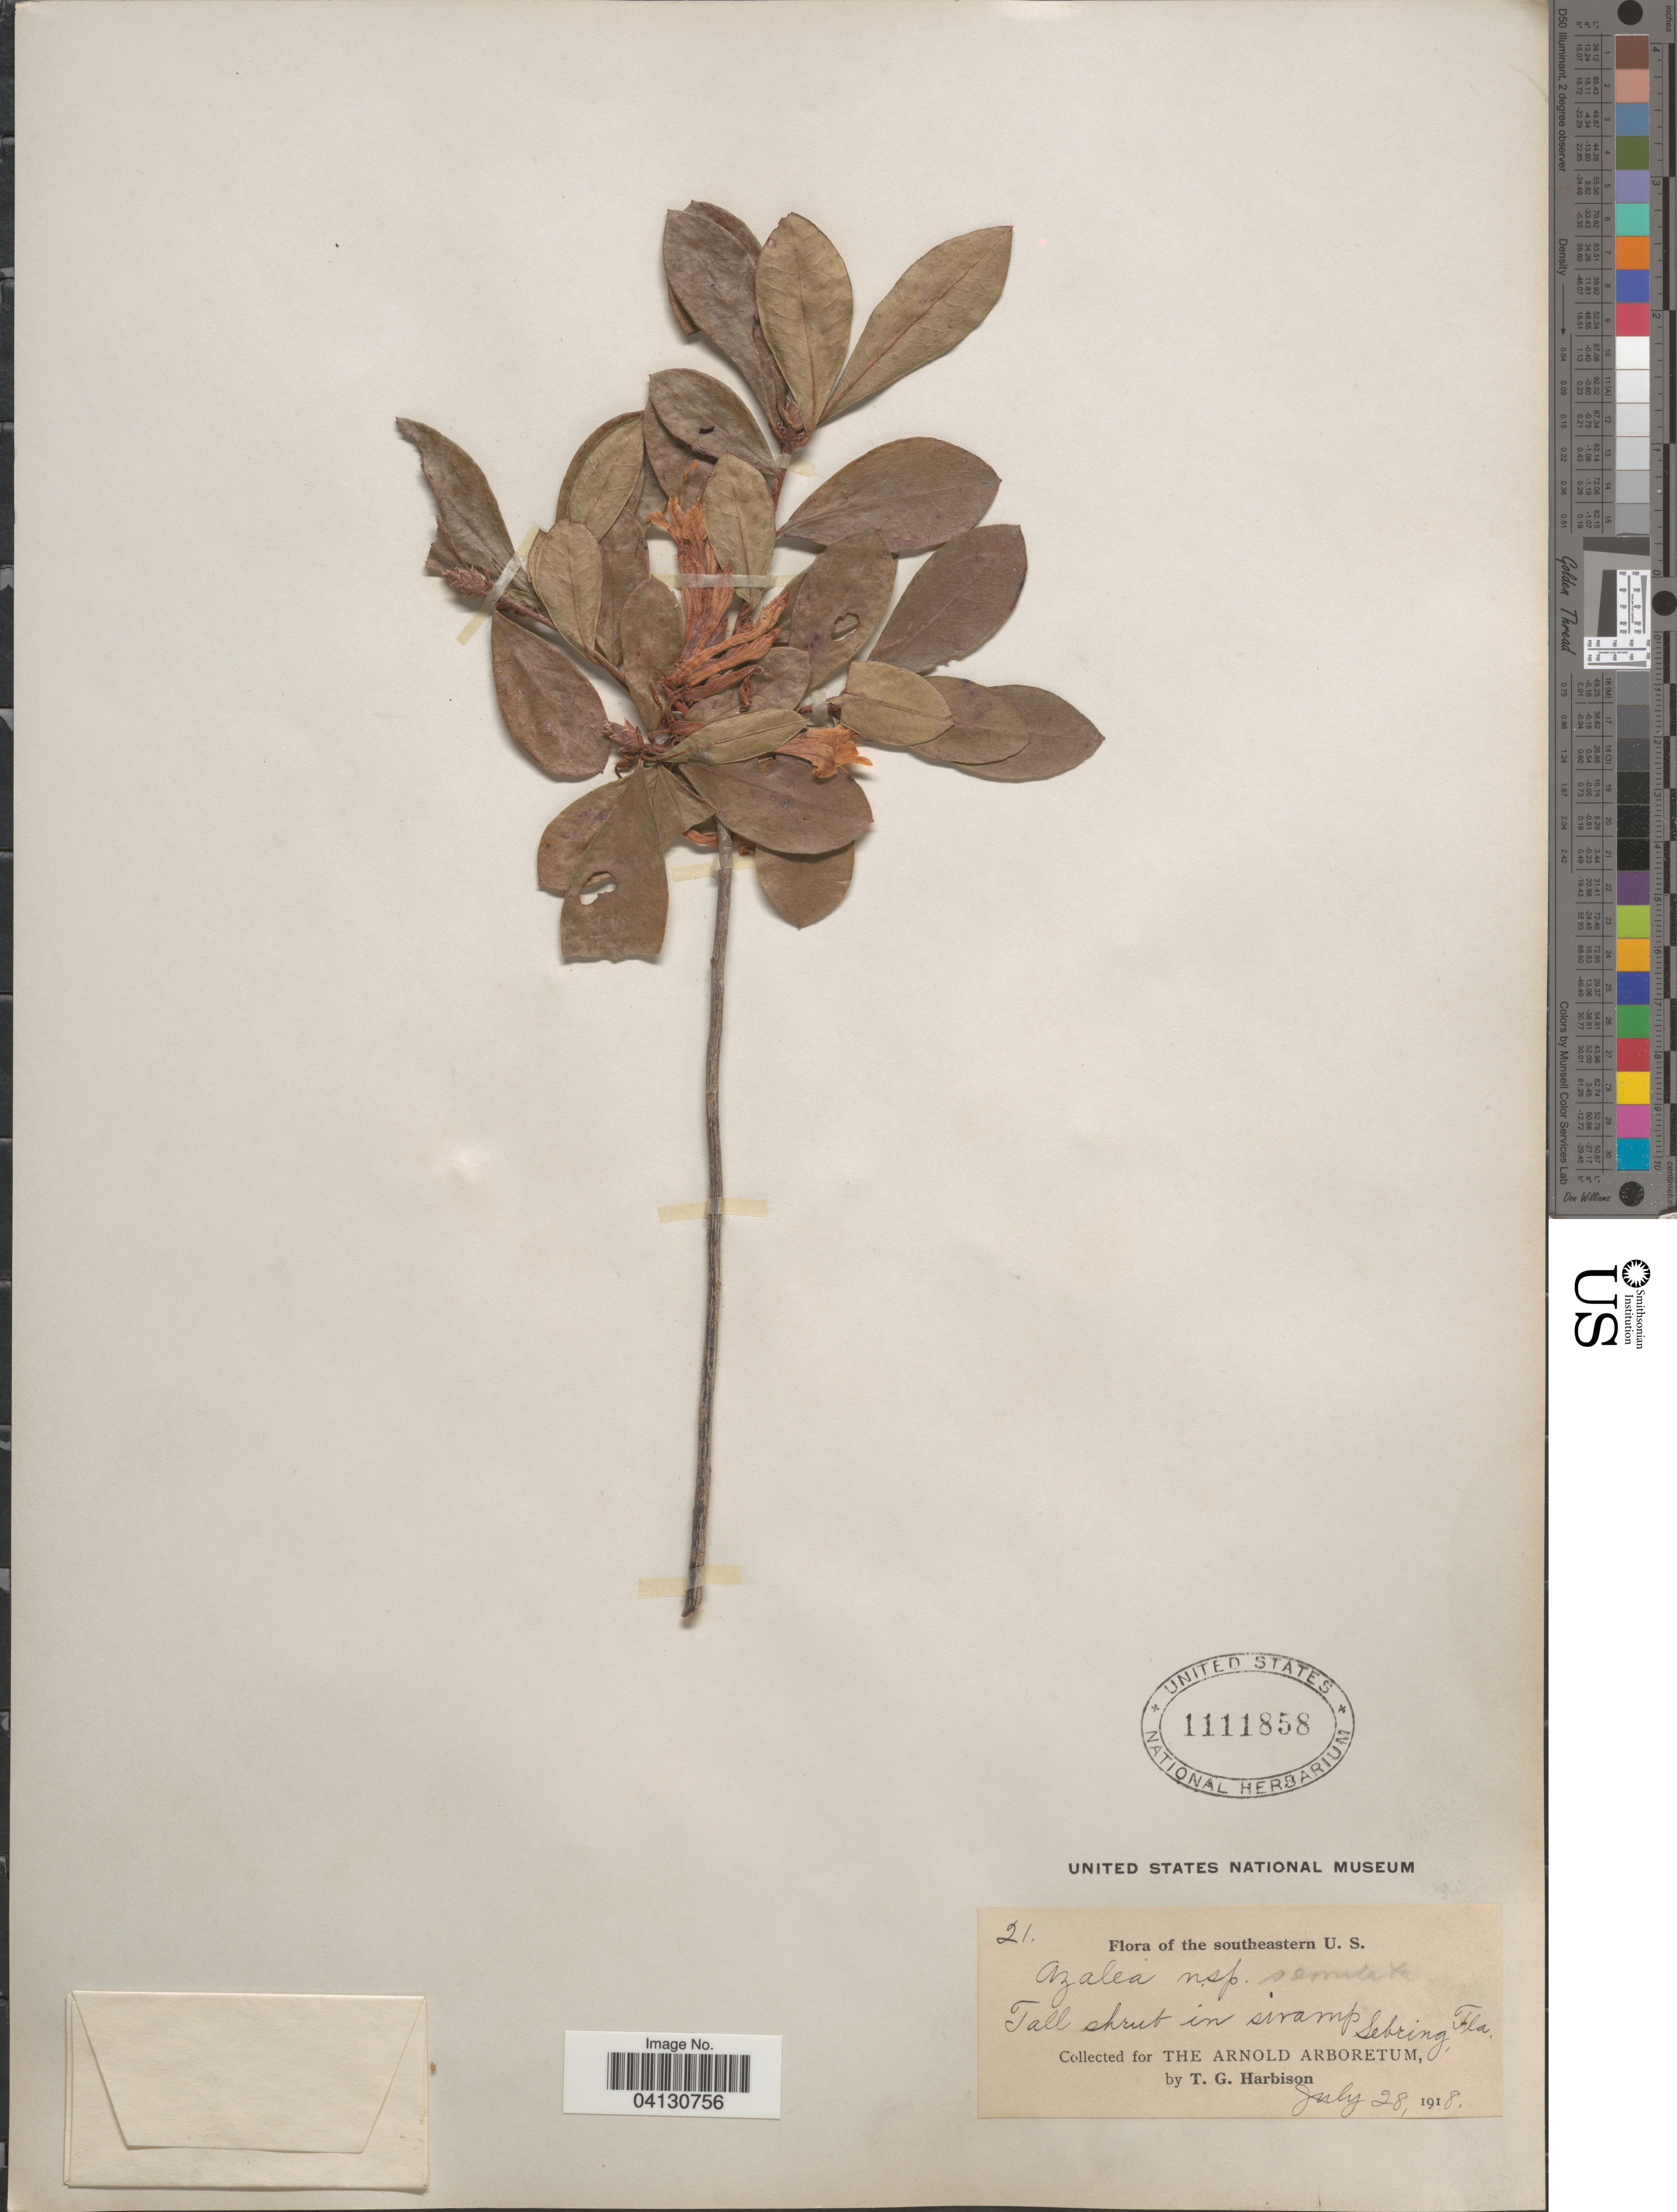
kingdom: Plantae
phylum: Tracheophyta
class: Magnoliopsida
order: Ericales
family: Ericaceae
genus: Azalea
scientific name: Azalea serrulata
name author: Small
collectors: T. Harbison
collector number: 21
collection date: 1918-07-28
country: United States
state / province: Florida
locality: Southeastern U. S. Sebring.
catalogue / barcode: US 1111858